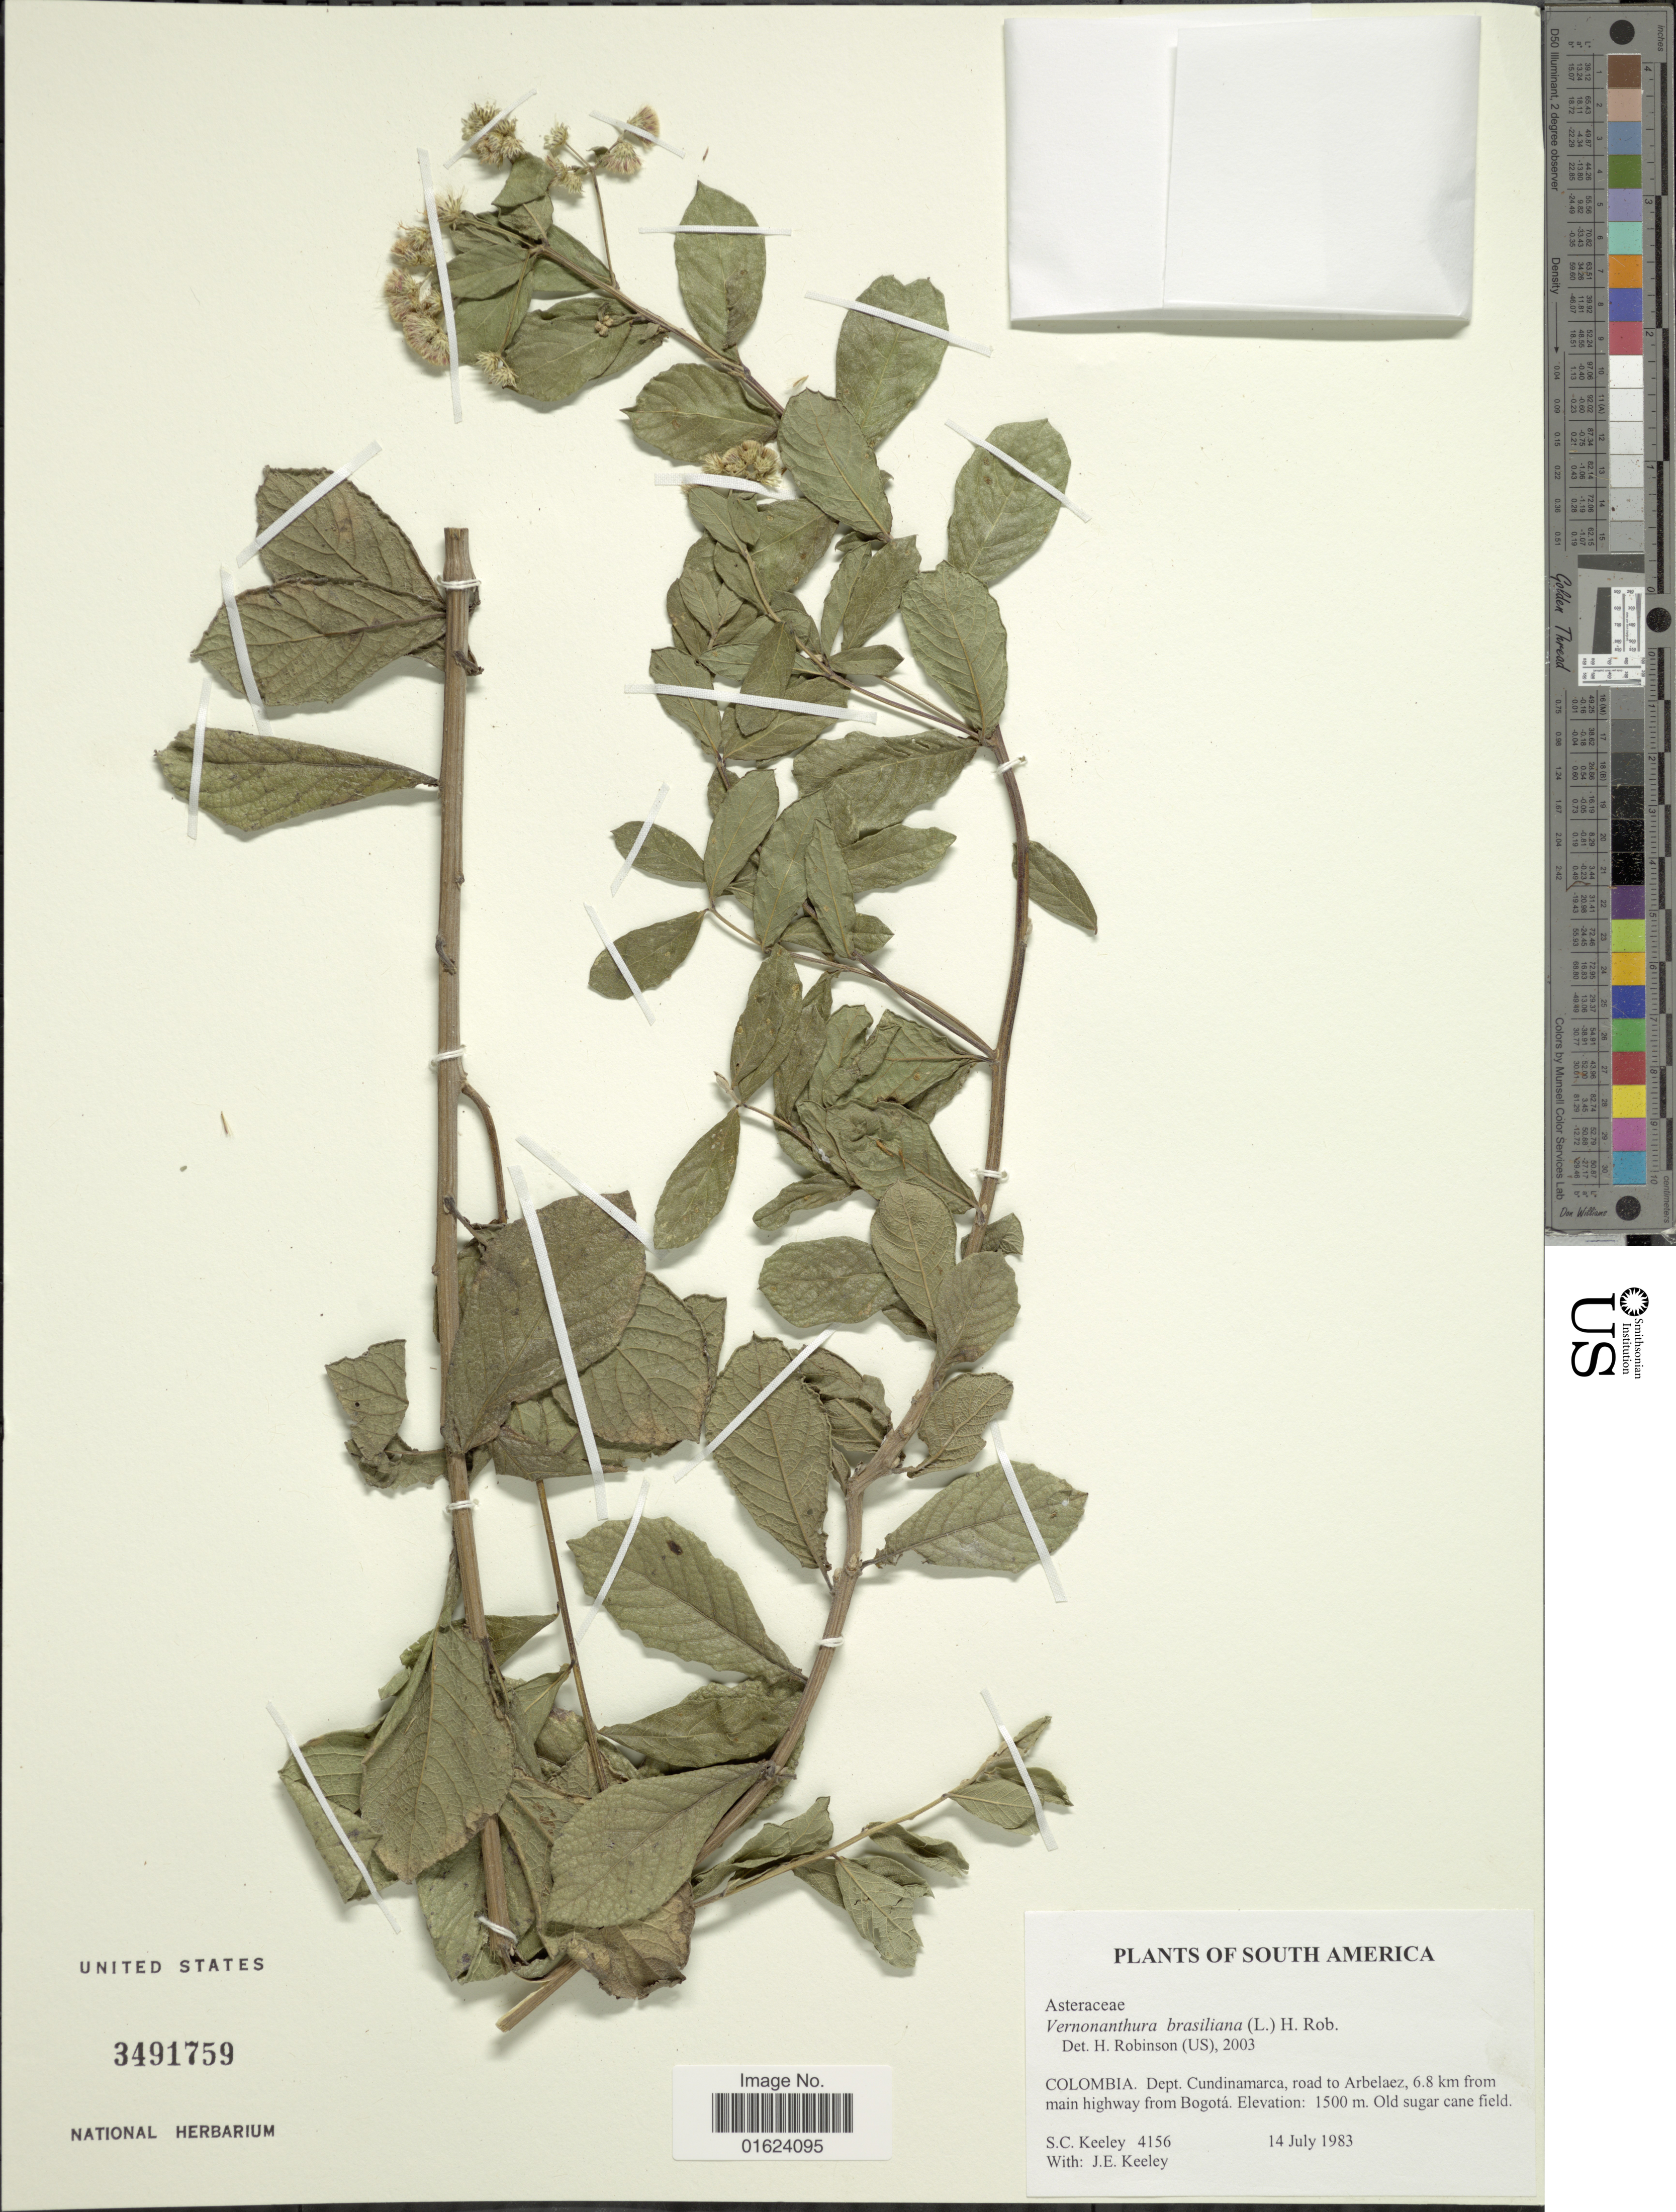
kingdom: Plantae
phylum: Tracheophyta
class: Magnoliopsida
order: Asterales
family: Asteraceae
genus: Vernonia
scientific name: Vernonia brasiliana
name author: (L.) Druce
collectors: S. C. Keeley & J. E. Keeley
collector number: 4156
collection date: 1983-07-14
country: Colombia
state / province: Cundinamarca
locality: Colombia. Dept. Cundinamarca, road to Arbelaez, 6.8 km from main highway from Bogoto.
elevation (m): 1500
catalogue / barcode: US 3491759